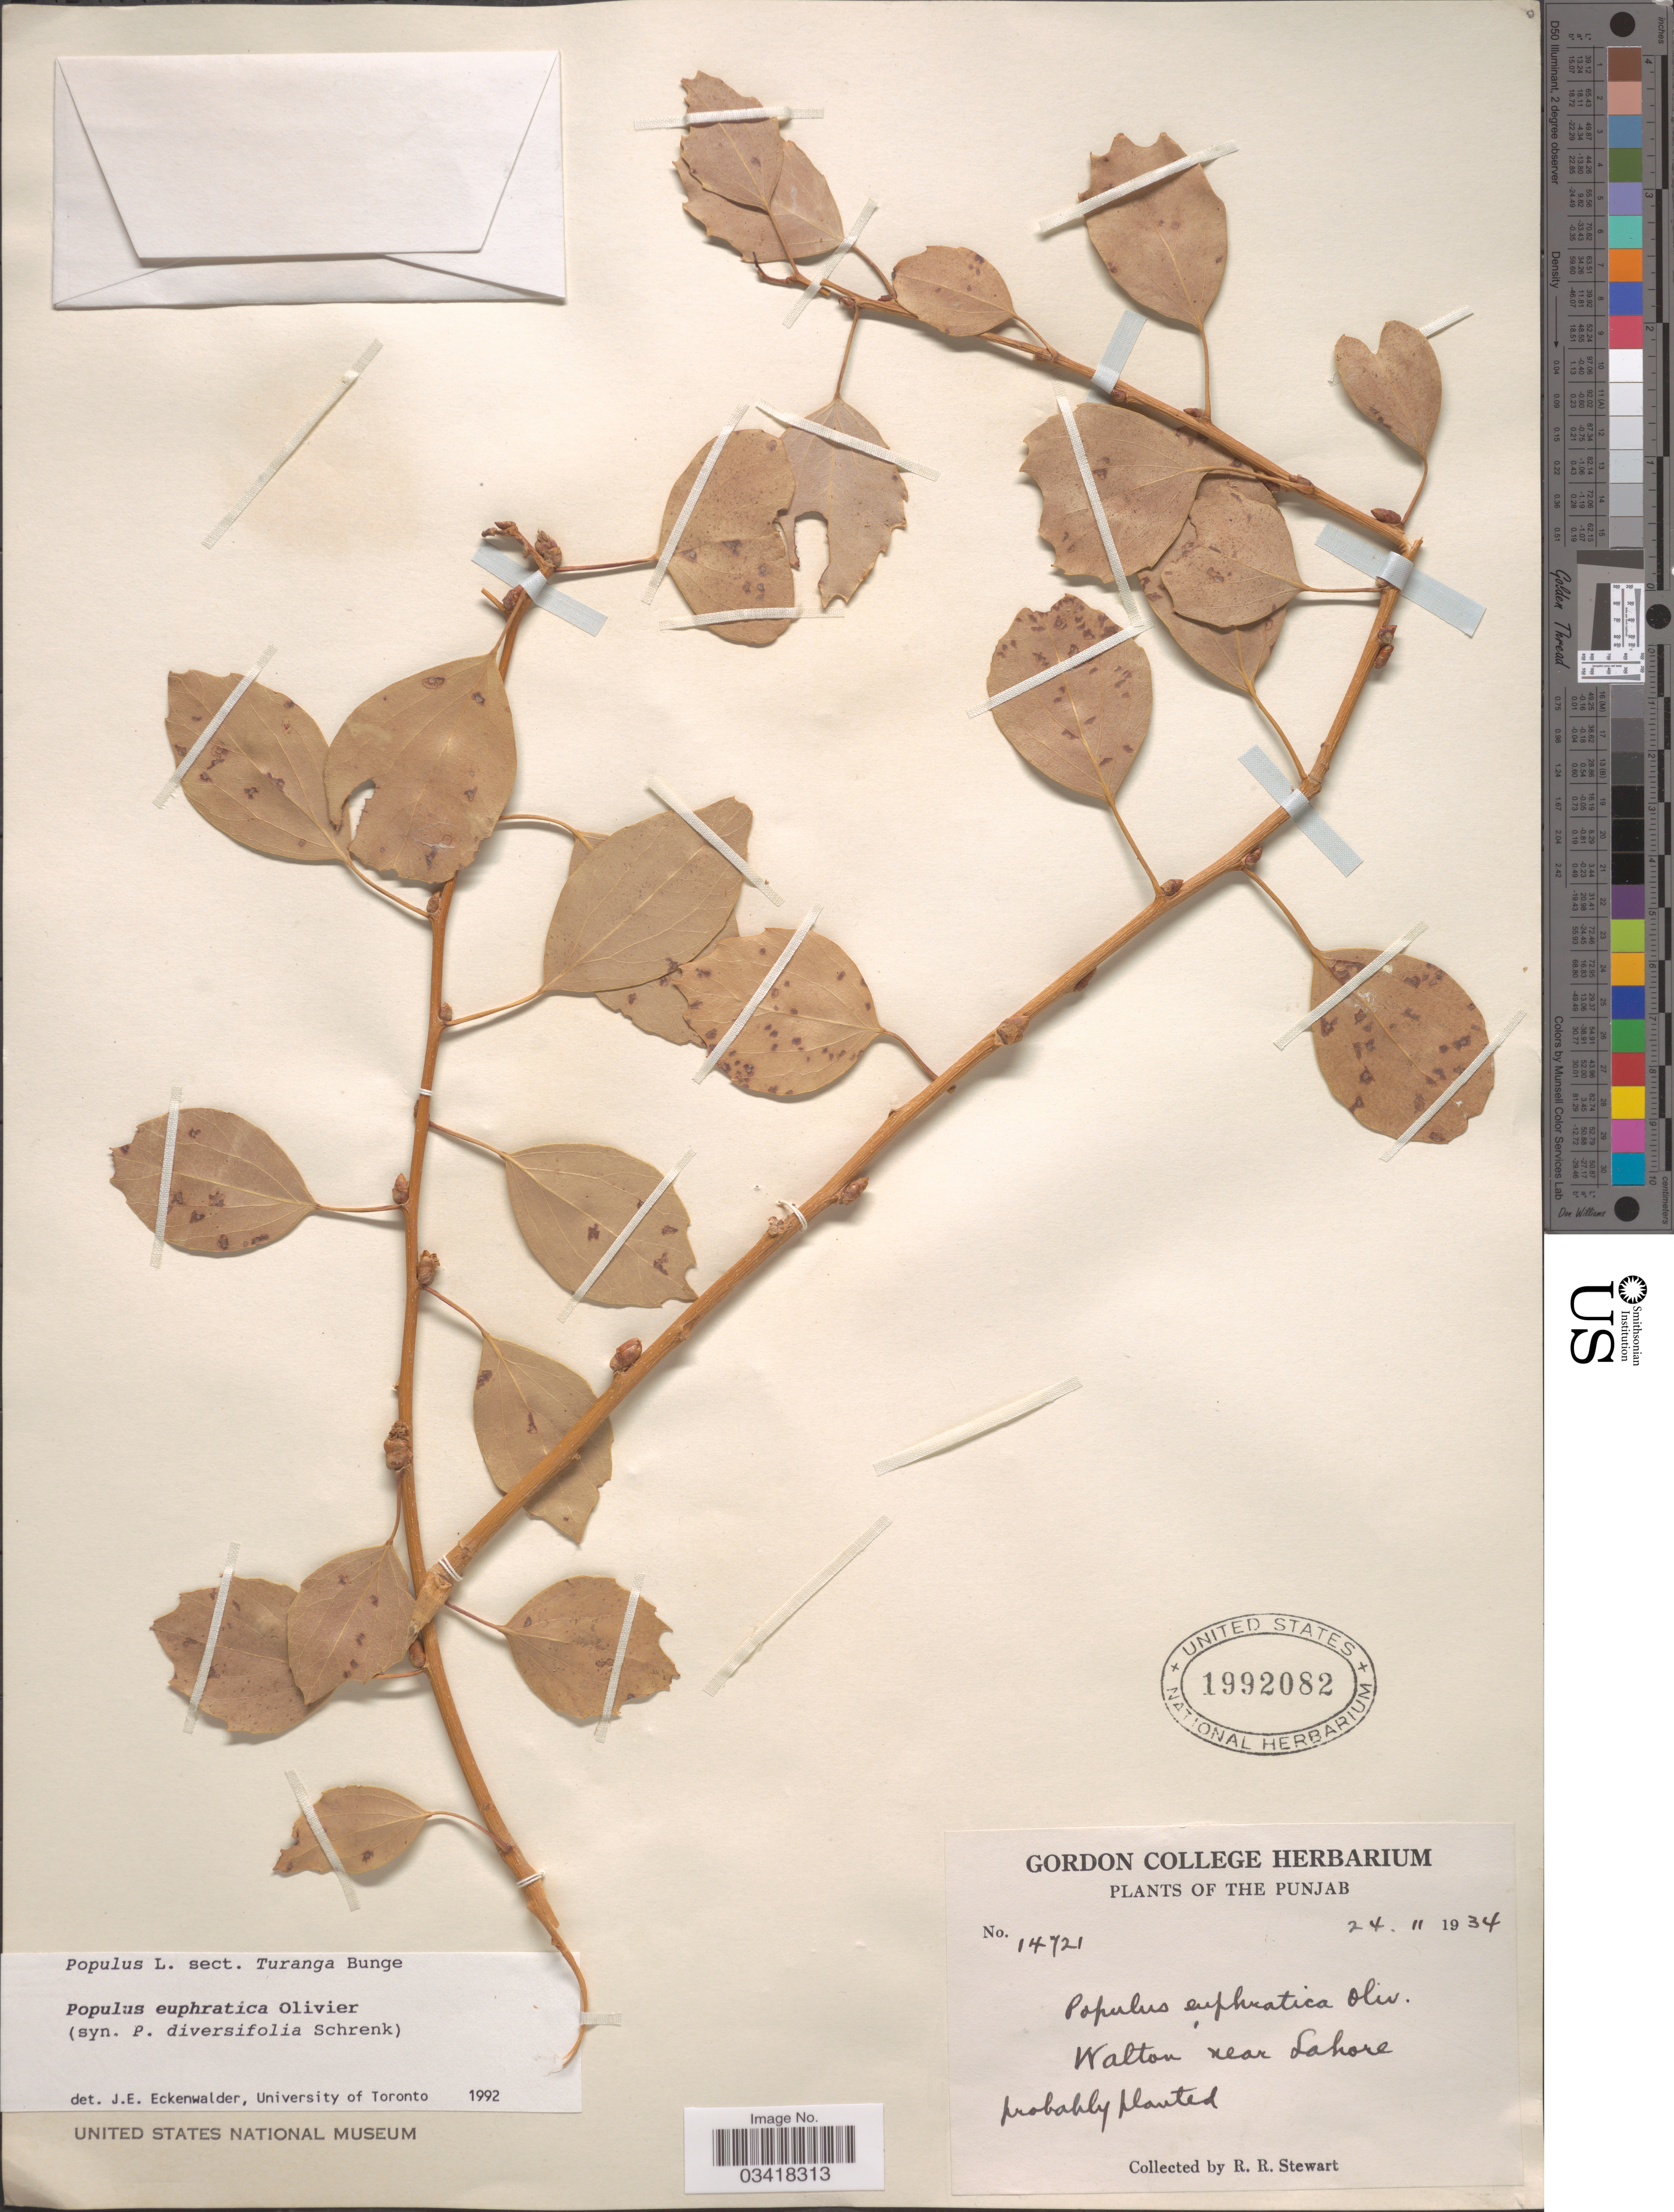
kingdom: Plantae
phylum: Tracheophyta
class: Magnoliopsida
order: Malpighiales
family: Salicaceae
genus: Populus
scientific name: Populus euphratica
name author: Oliv.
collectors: R. Stewart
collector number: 14721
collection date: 1934-02-24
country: Pakistan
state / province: Punjab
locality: Walton near Lahore.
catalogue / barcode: US 1992082